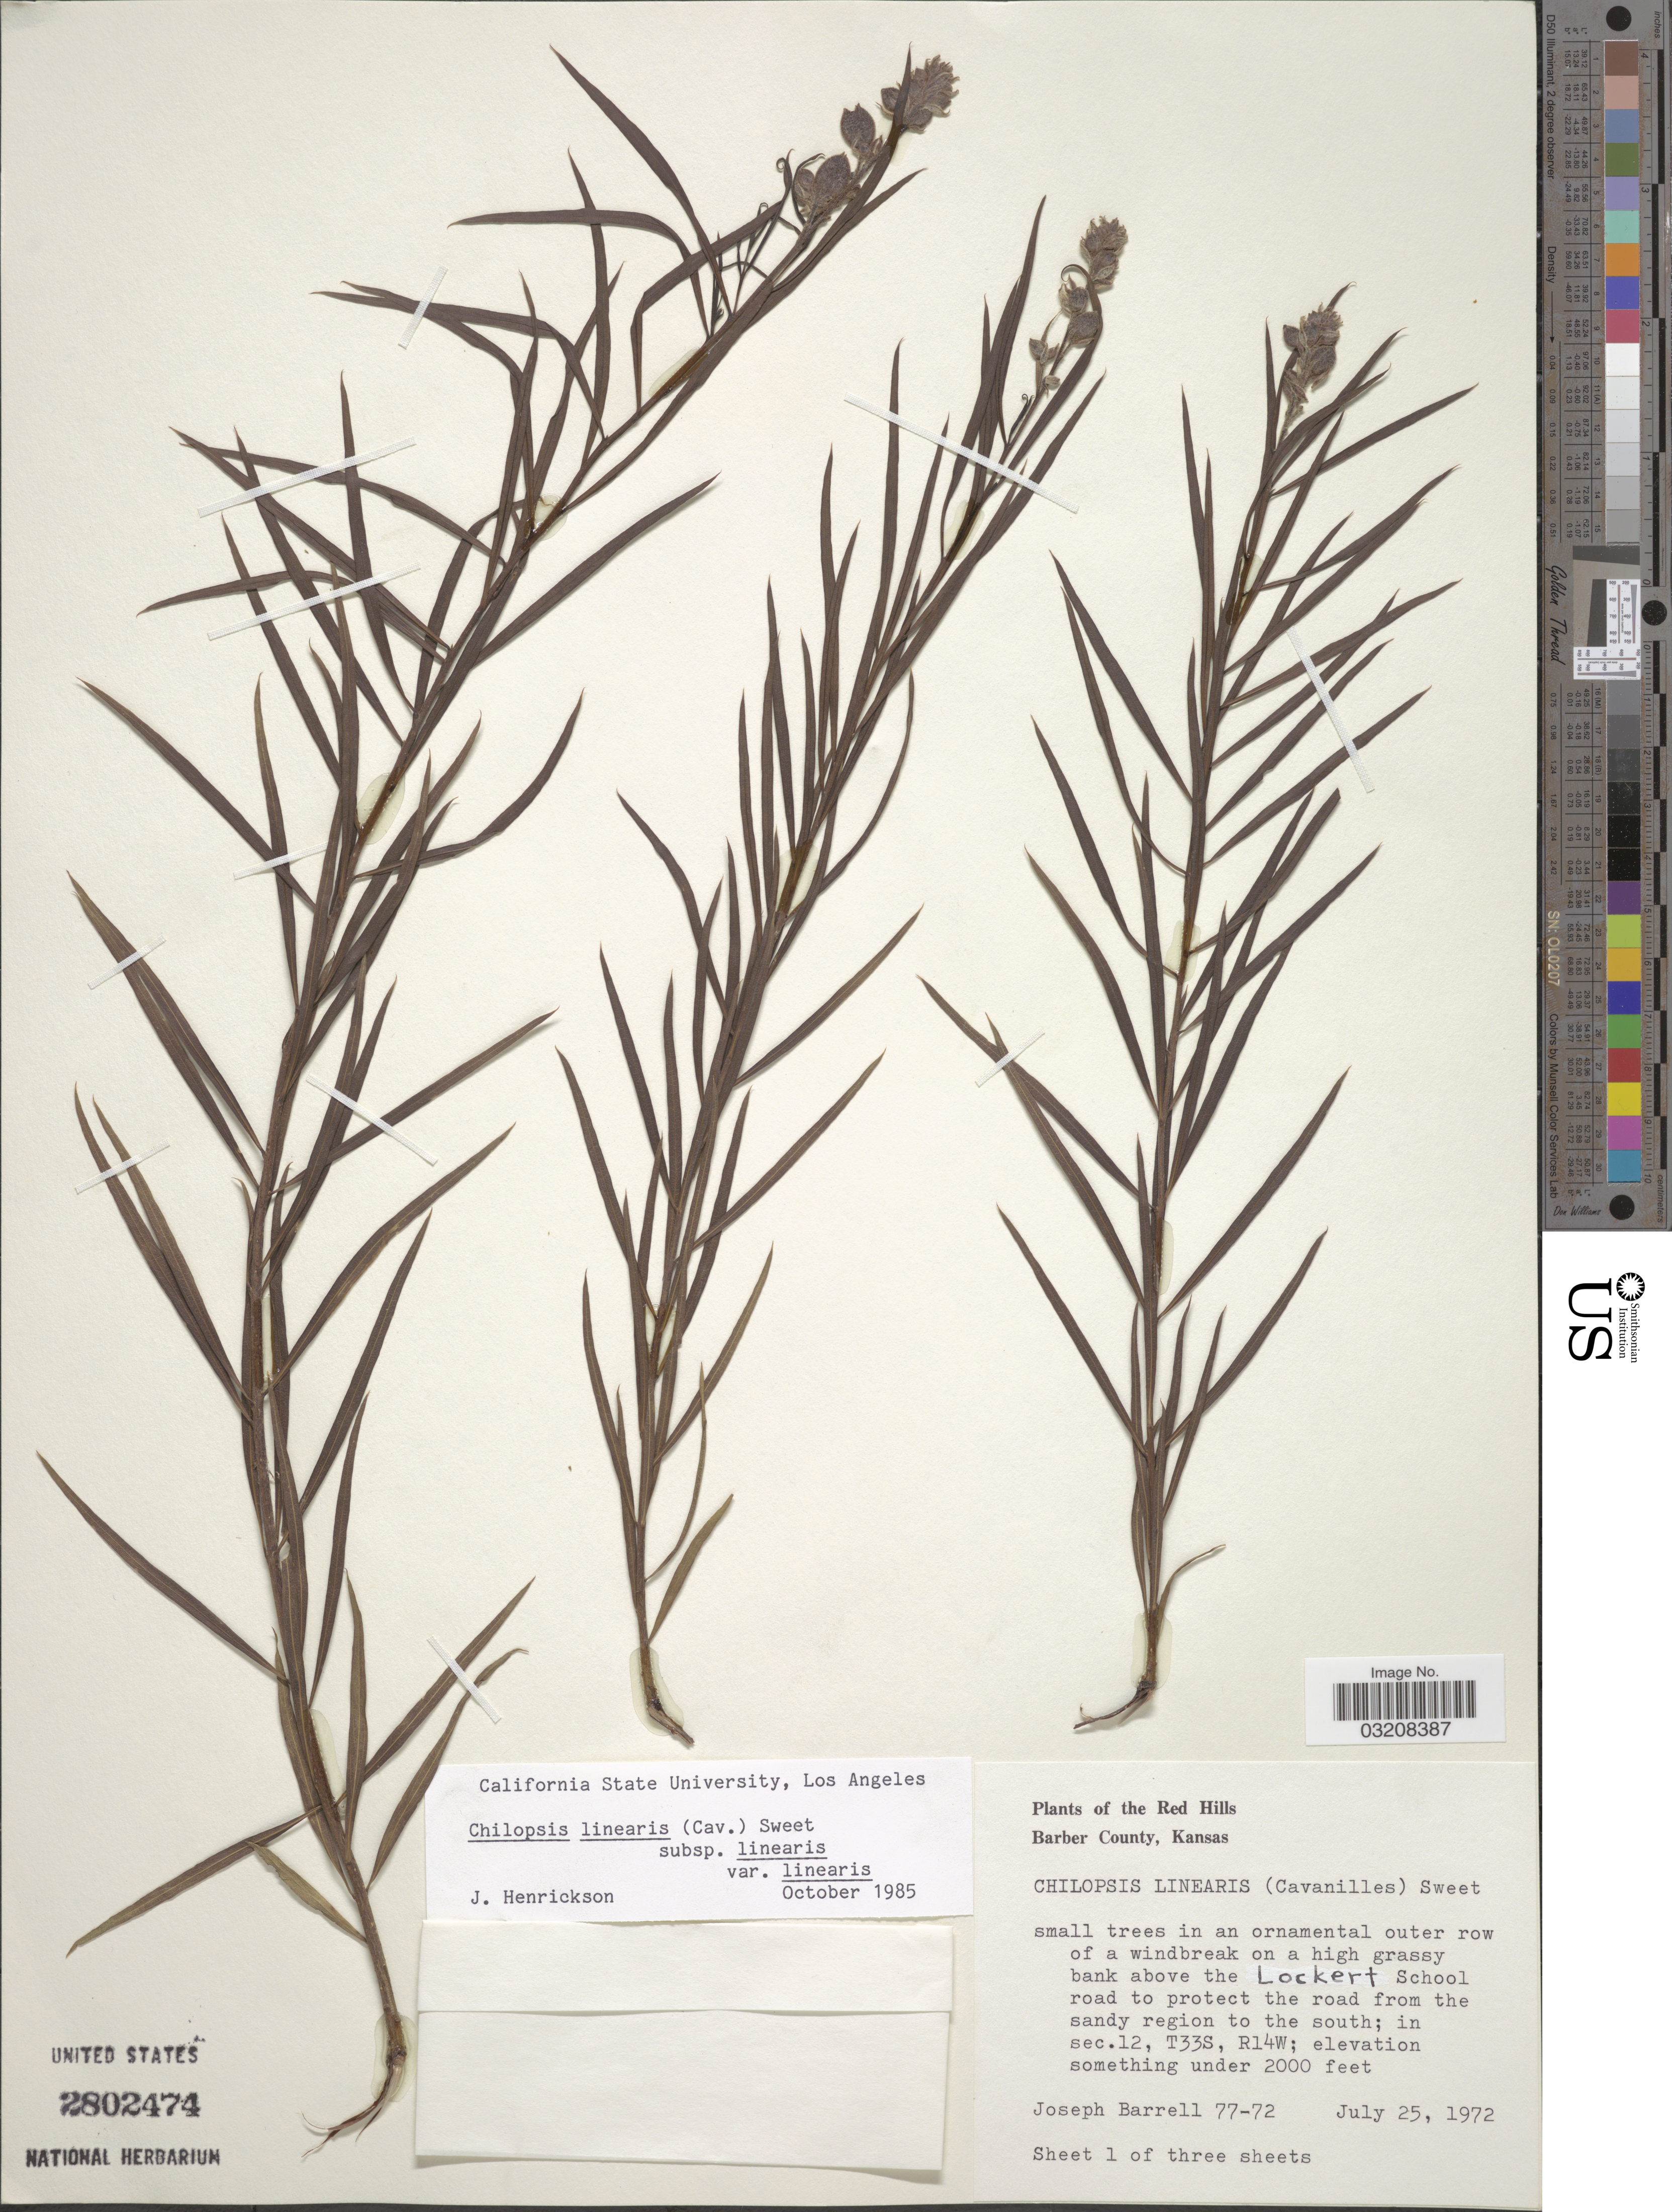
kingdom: Plantae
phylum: Tracheophyta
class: Magnoliopsida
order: Lamiales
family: Bignoniaceae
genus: Chilopsis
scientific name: Chilopsis linearis subsp. linearis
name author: (Cav.) Sweet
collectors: J. Barrell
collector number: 77-72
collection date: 1972-07-25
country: United States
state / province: Kansas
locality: Red Hills. Barber County. Above the Lockert School road to protect the road from the sandy region to the south. In sec. 12, T33S, R14W.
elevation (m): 610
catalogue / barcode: US 2802474